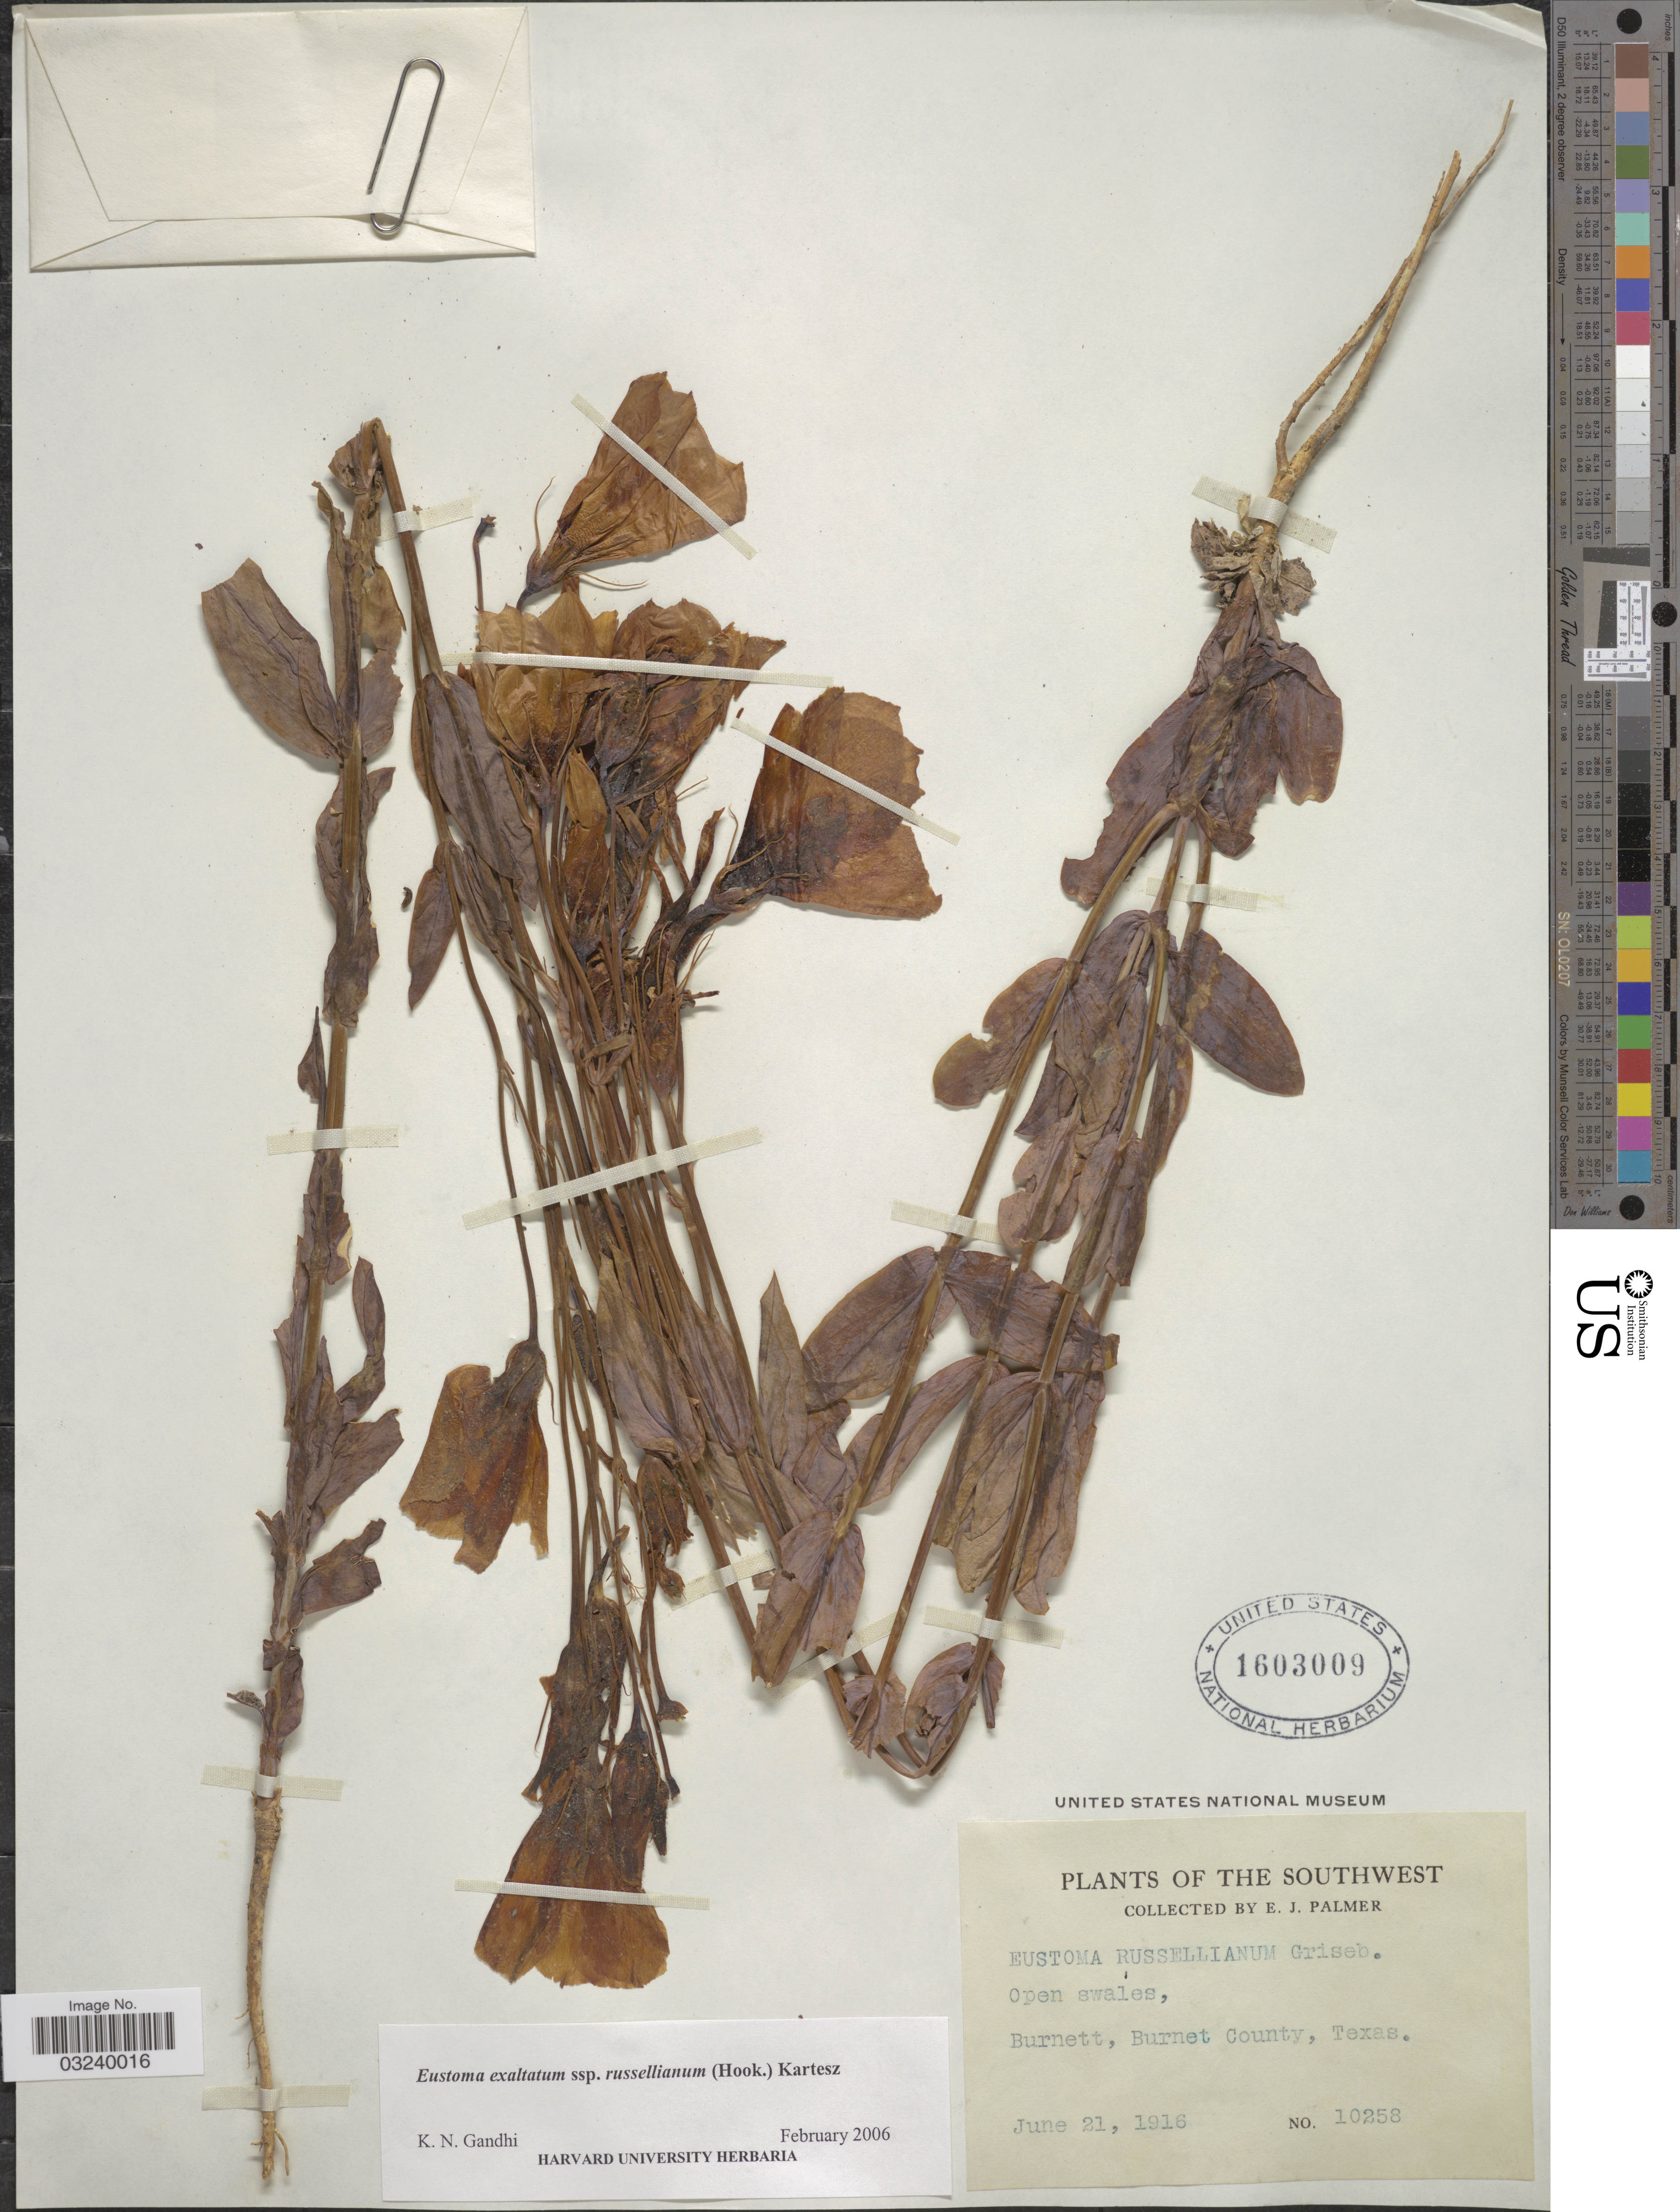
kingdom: Plantae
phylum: Tracheophyta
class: Magnoliopsida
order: Gentianales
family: Gentianaceae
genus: Eustoma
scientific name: Eustoma grandiflorum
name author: (Raf.) Shinners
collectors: E. J. Palmer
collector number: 10258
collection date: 1916-06-21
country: United States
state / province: Texas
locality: The Southwest, Open swales, Burnett, Burnet County, Texas.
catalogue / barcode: US 1603009